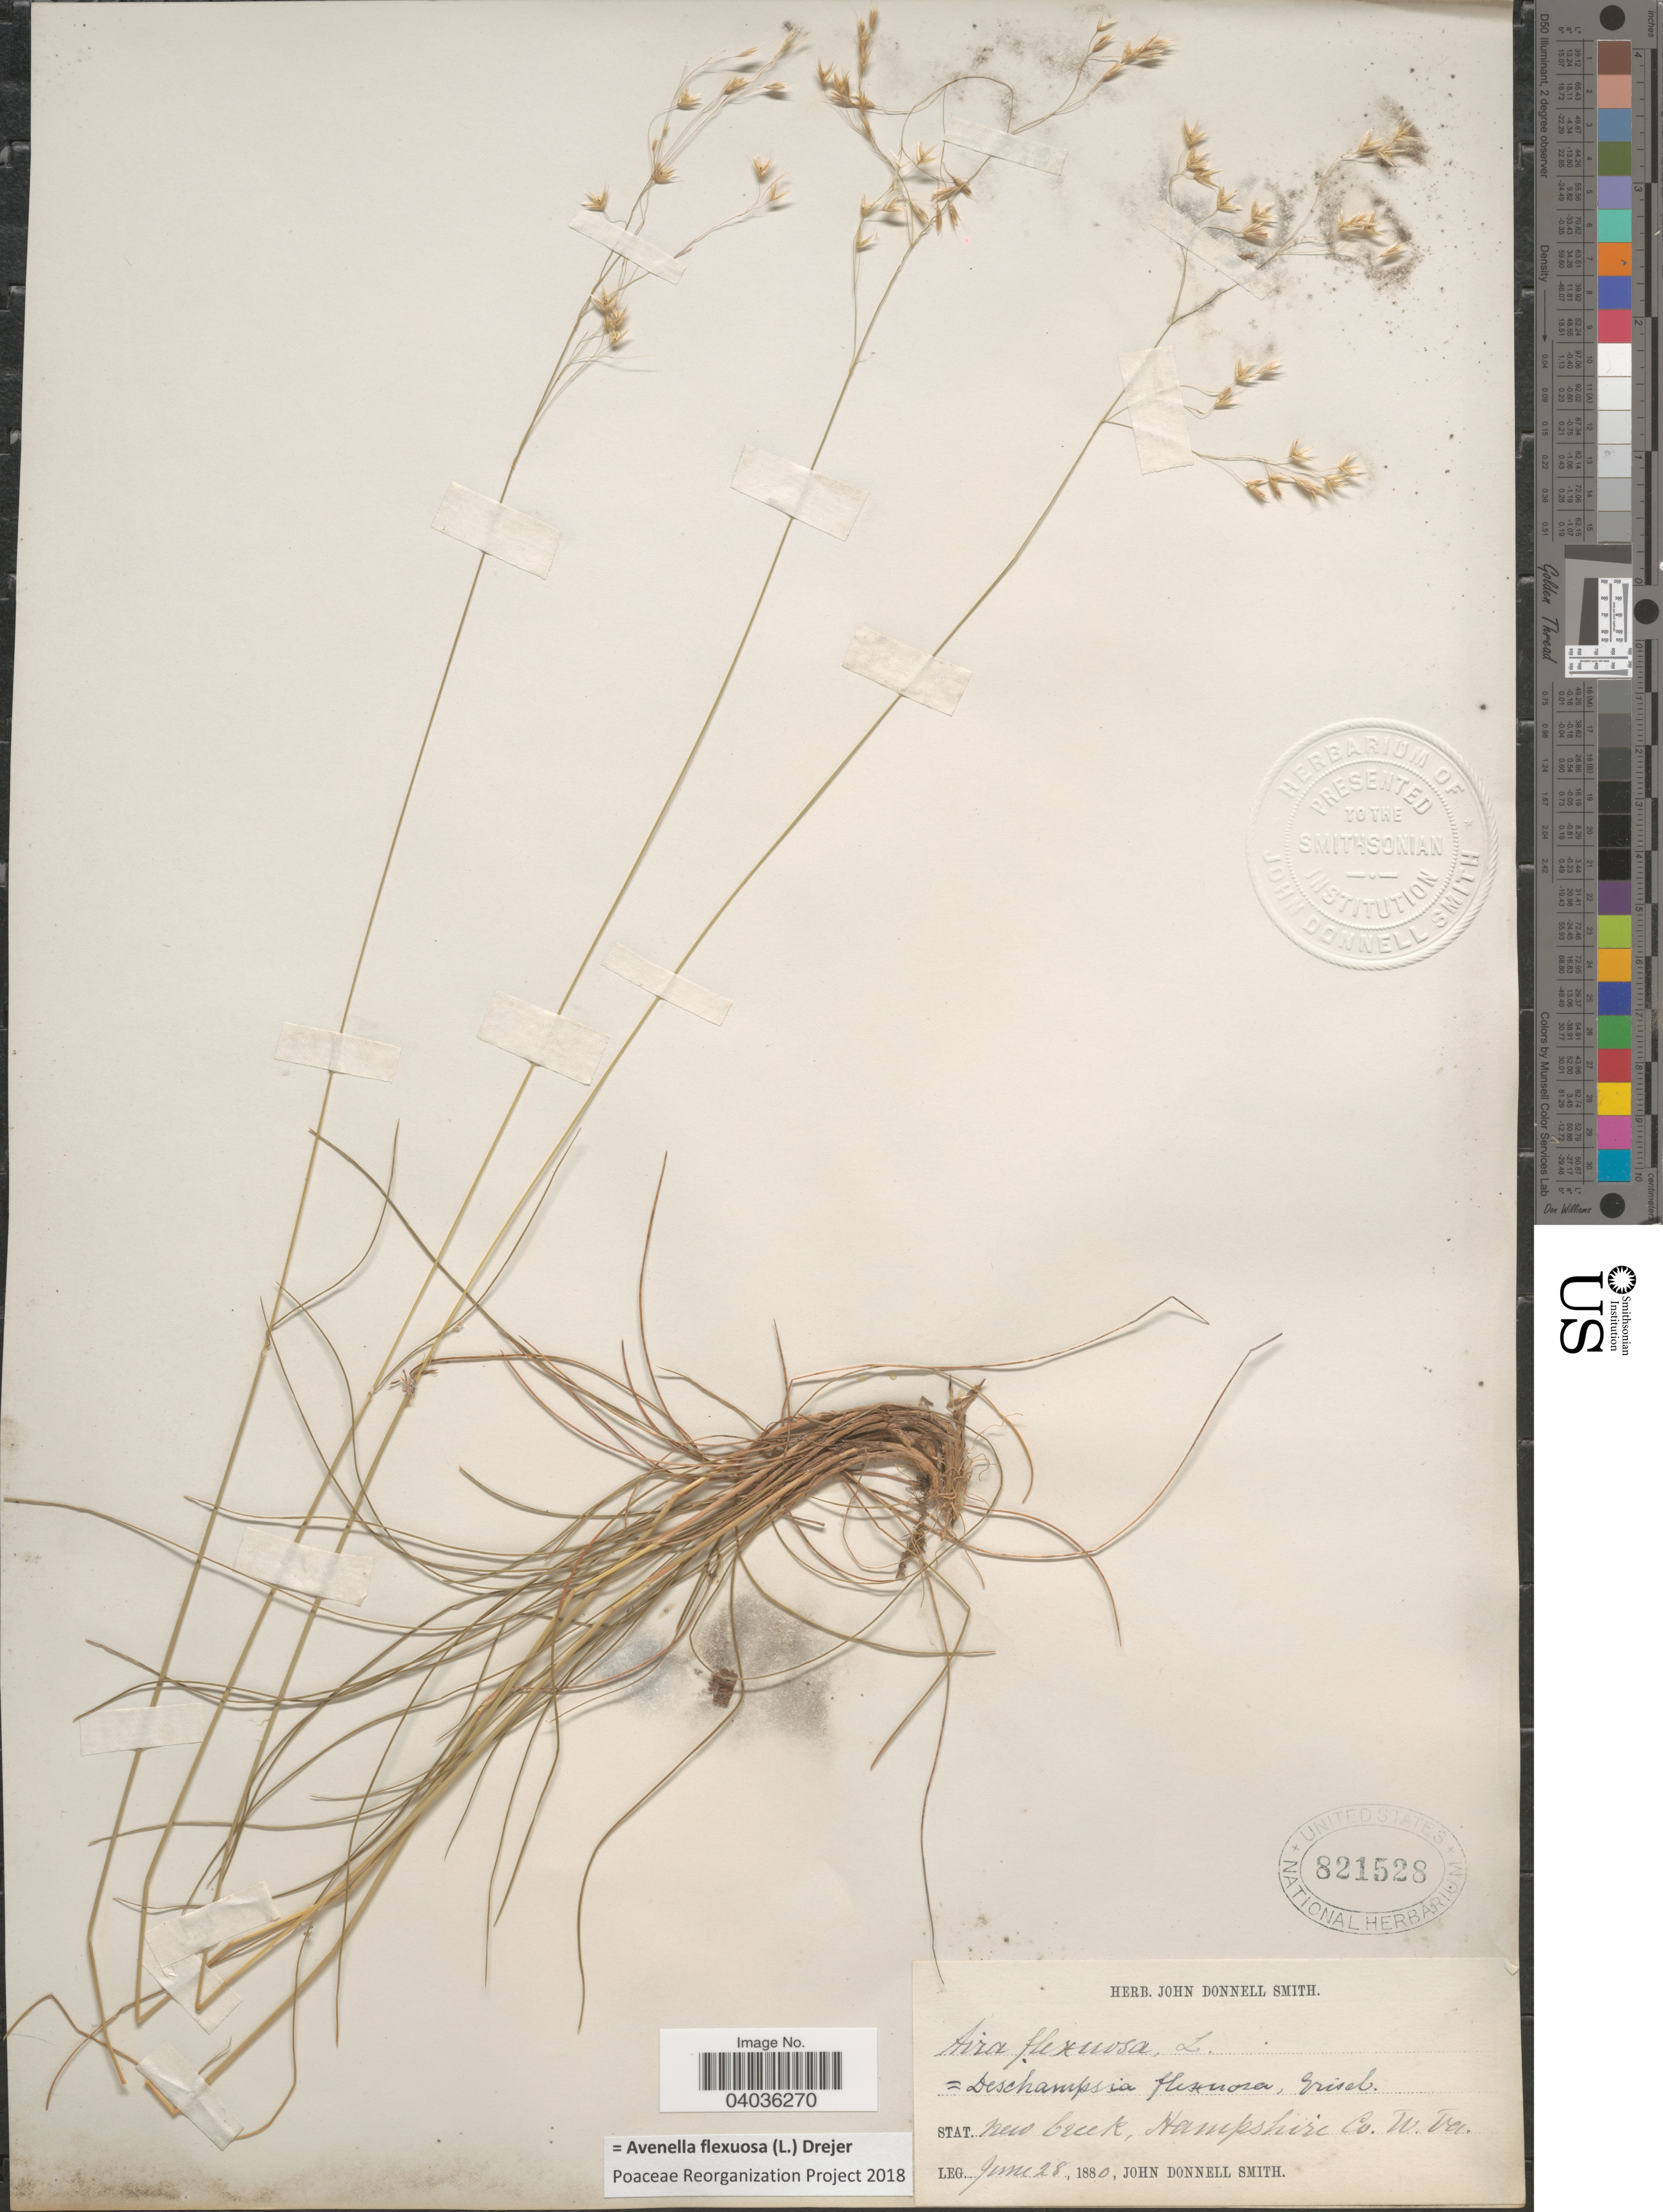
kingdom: Plantae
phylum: Tracheophyta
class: Liliopsida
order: Poales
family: Poaceae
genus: Avenella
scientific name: Avenella flexuosa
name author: (L.) Drejer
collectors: J. Donnell Smith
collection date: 1880-06-28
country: United States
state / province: West Virginia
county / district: Hampshire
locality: Stat. New Creek, Hampshire Co.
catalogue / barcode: US 821528